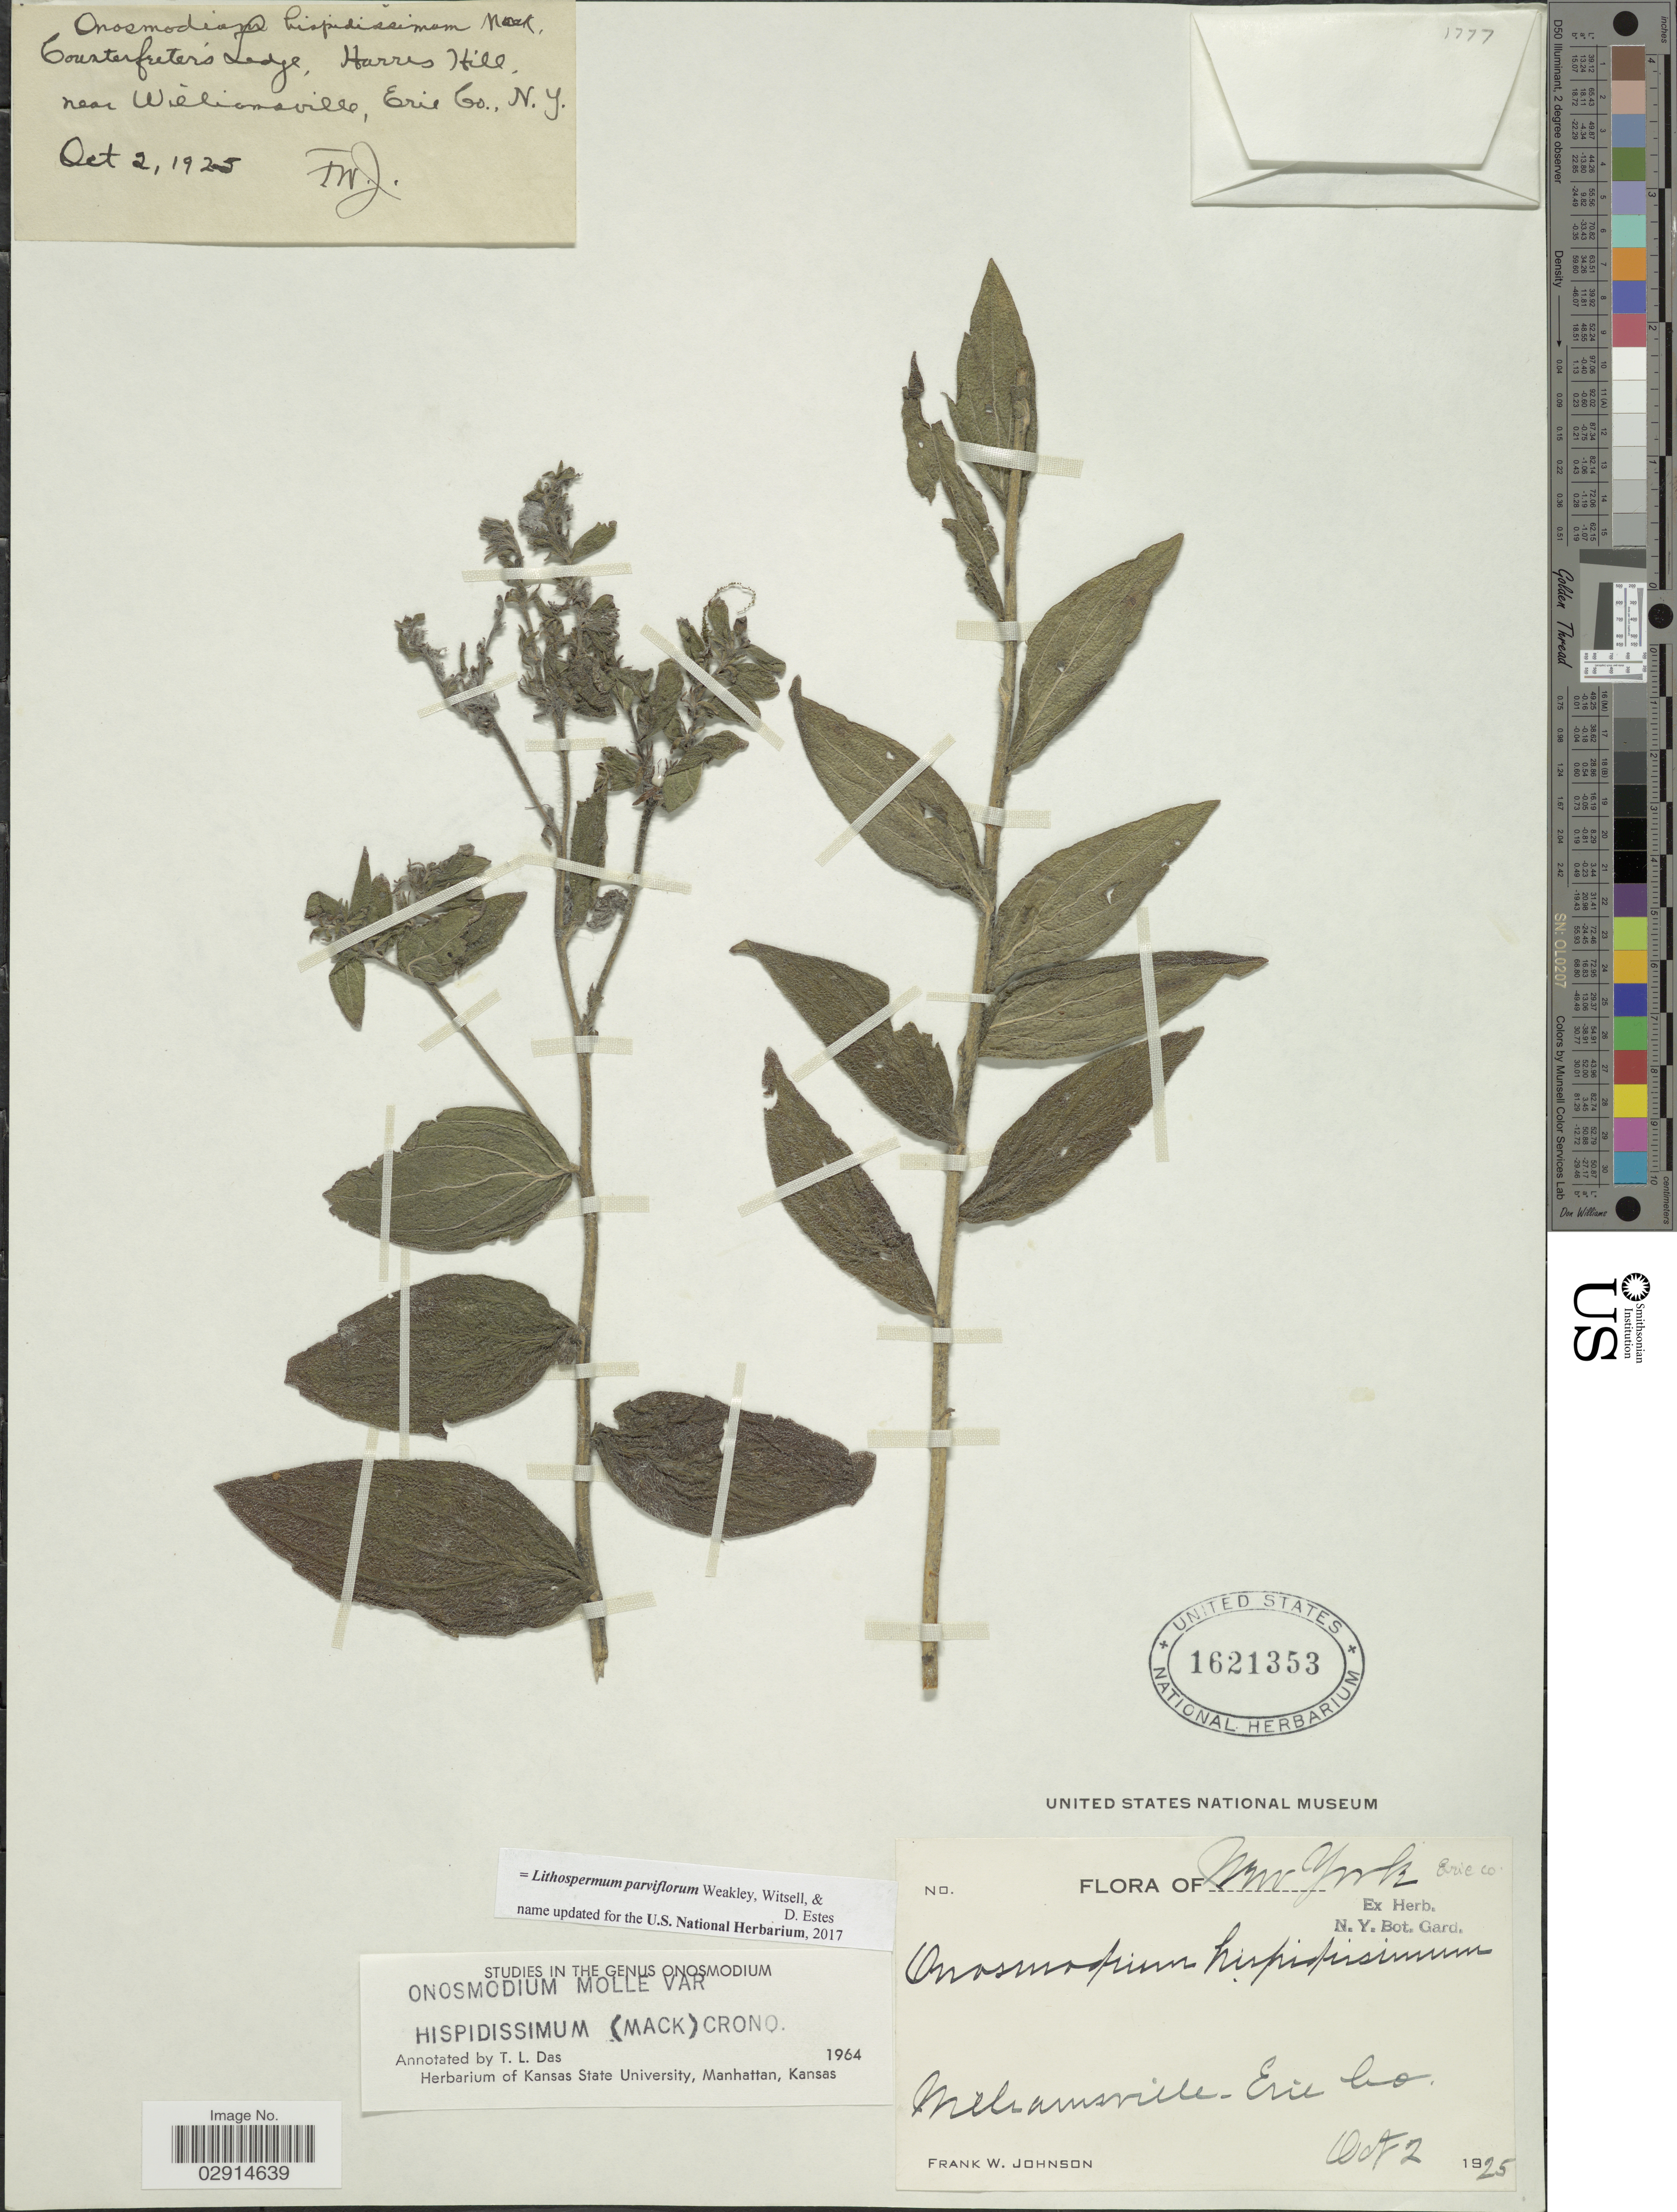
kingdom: Plantae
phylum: Tracheophyta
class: Magnoliopsida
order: Boraginales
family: Boraginaceae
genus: Lithospermum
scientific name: Lithospermum parviflorum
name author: Weakley et al.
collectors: F. W. Johnson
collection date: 1925-10-02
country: United States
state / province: New York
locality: Erie Co. Near Williamsville. Counterfeiter's Ledge, Harris Hill.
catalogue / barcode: US 1621353